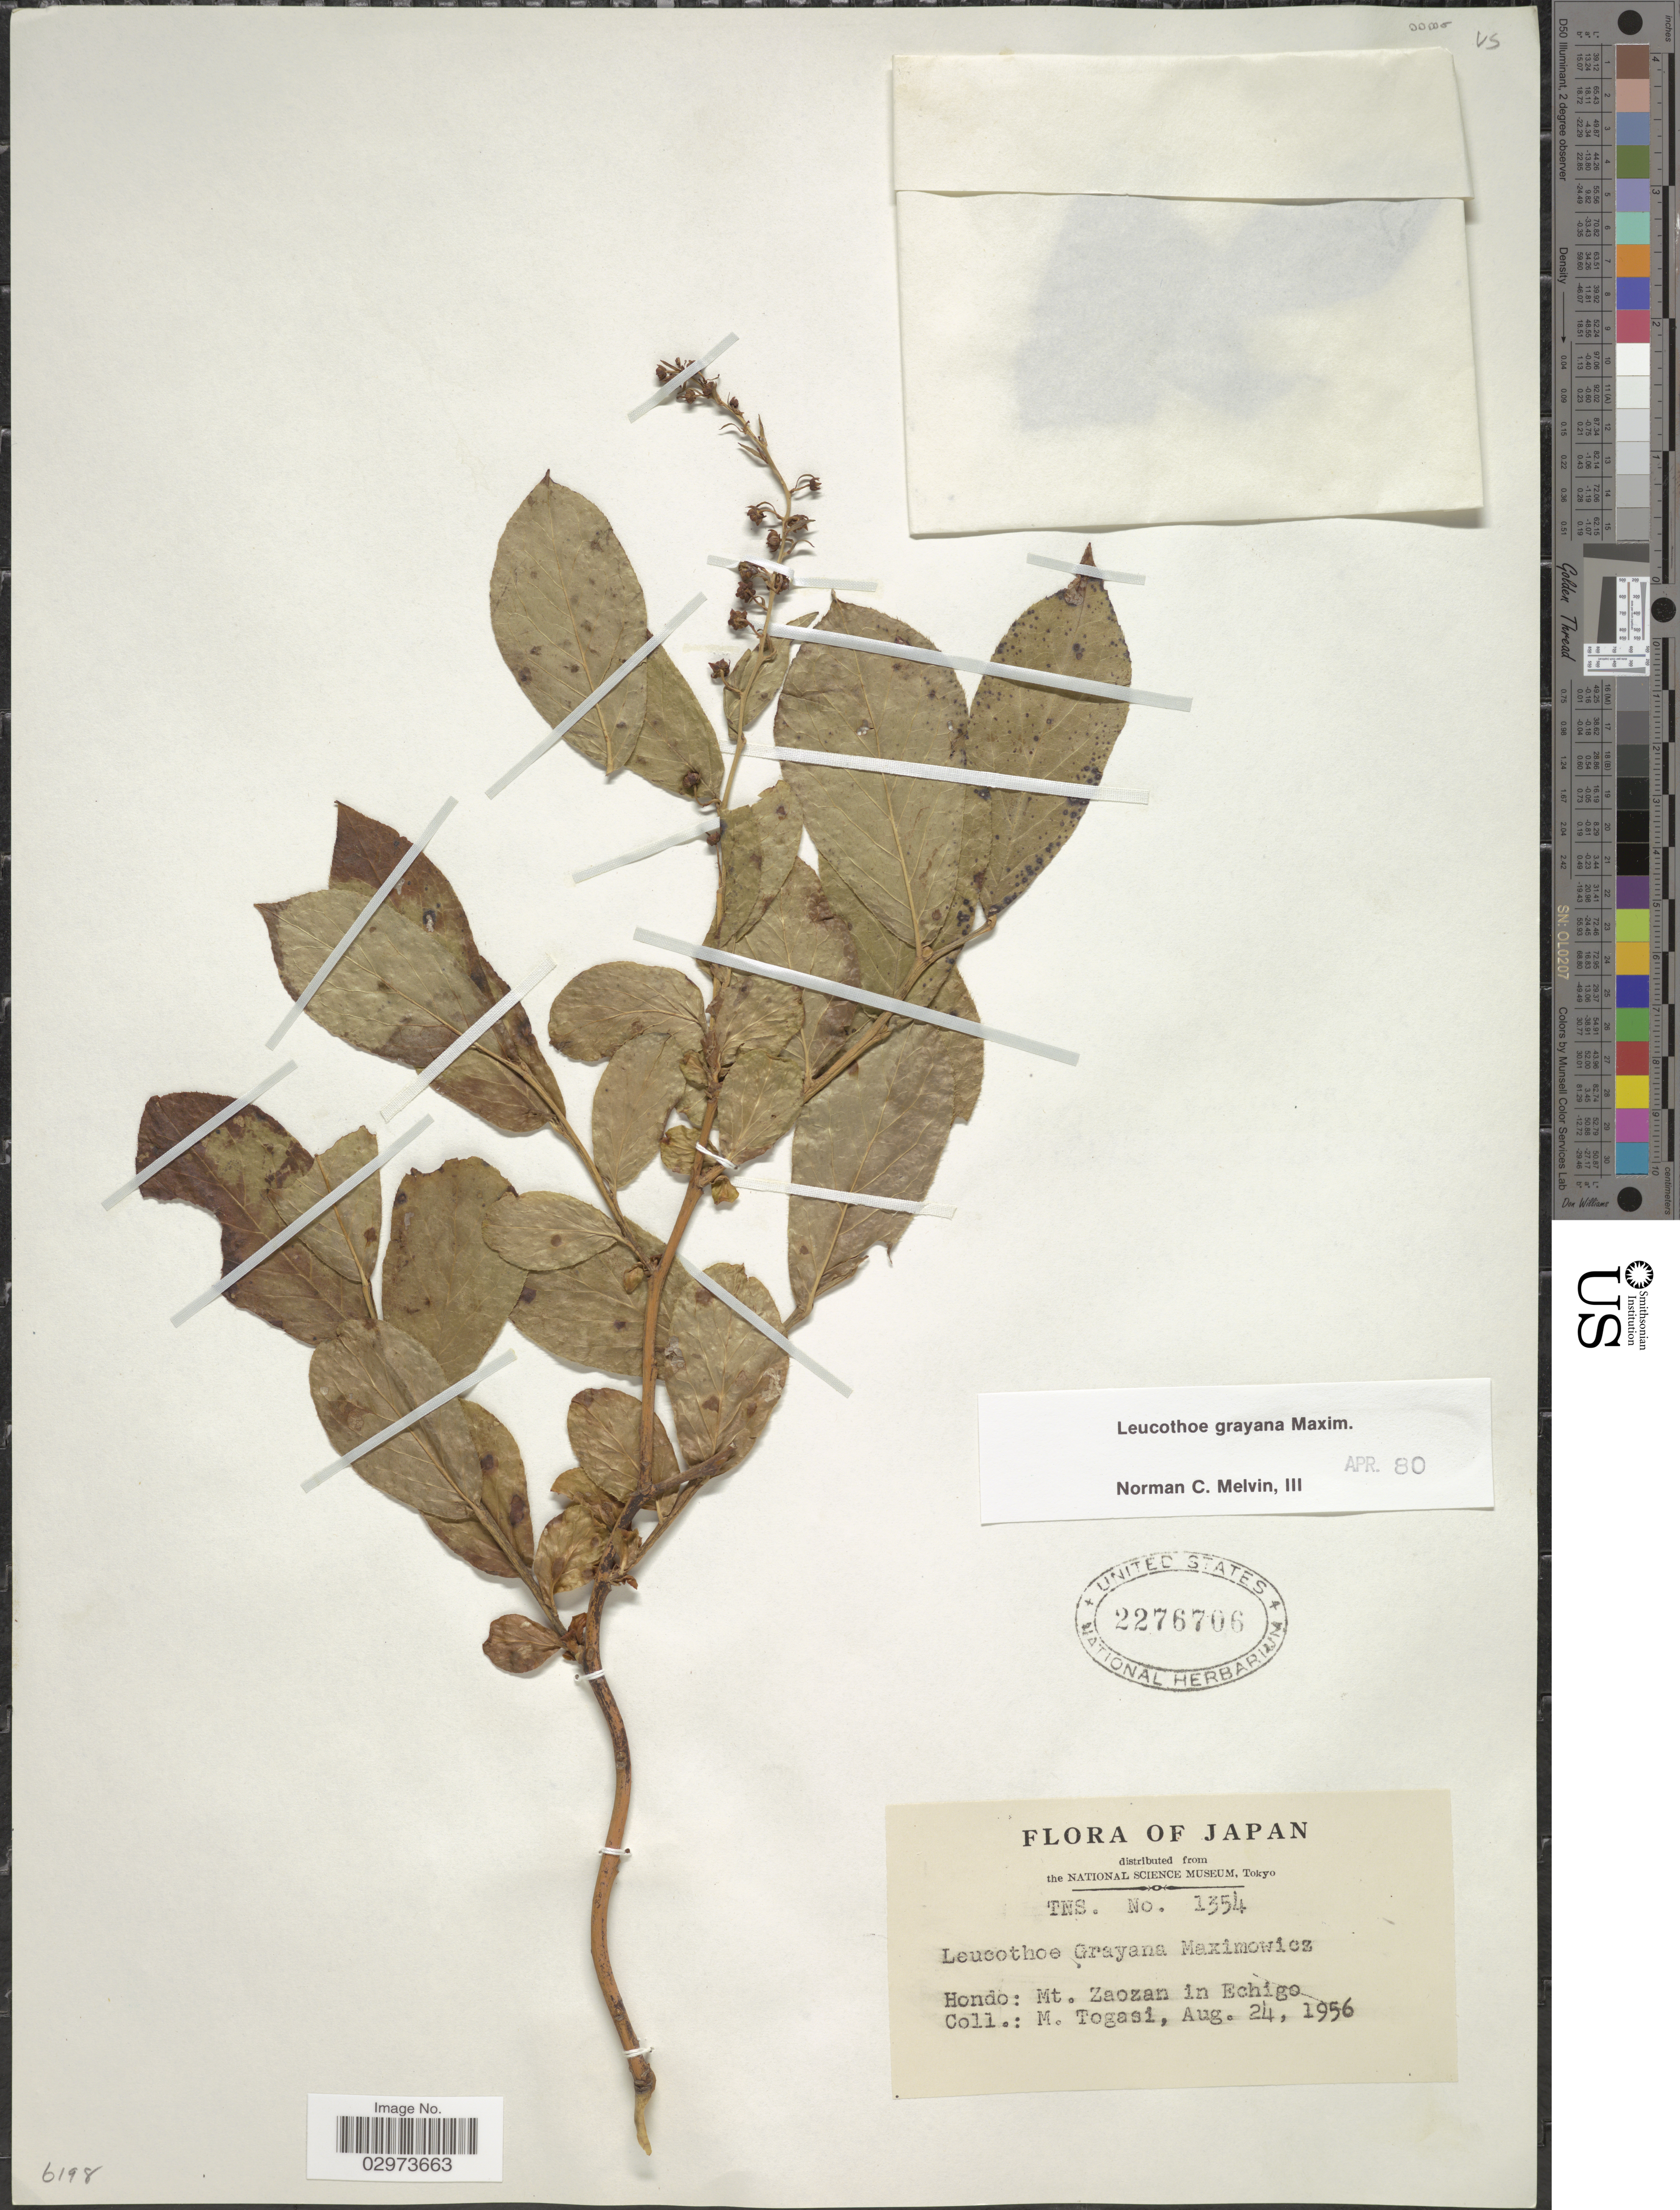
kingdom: Plantae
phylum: Tracheophyta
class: Magnoliopsida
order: Ericales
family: Ericaceae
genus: Leucothoe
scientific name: Leucothoë grayana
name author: Maxim.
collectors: M. Togasi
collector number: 1354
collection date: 1956-08-24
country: Japan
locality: Hondo: Mt. Zaozan in Echigo.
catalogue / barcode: US 2276706